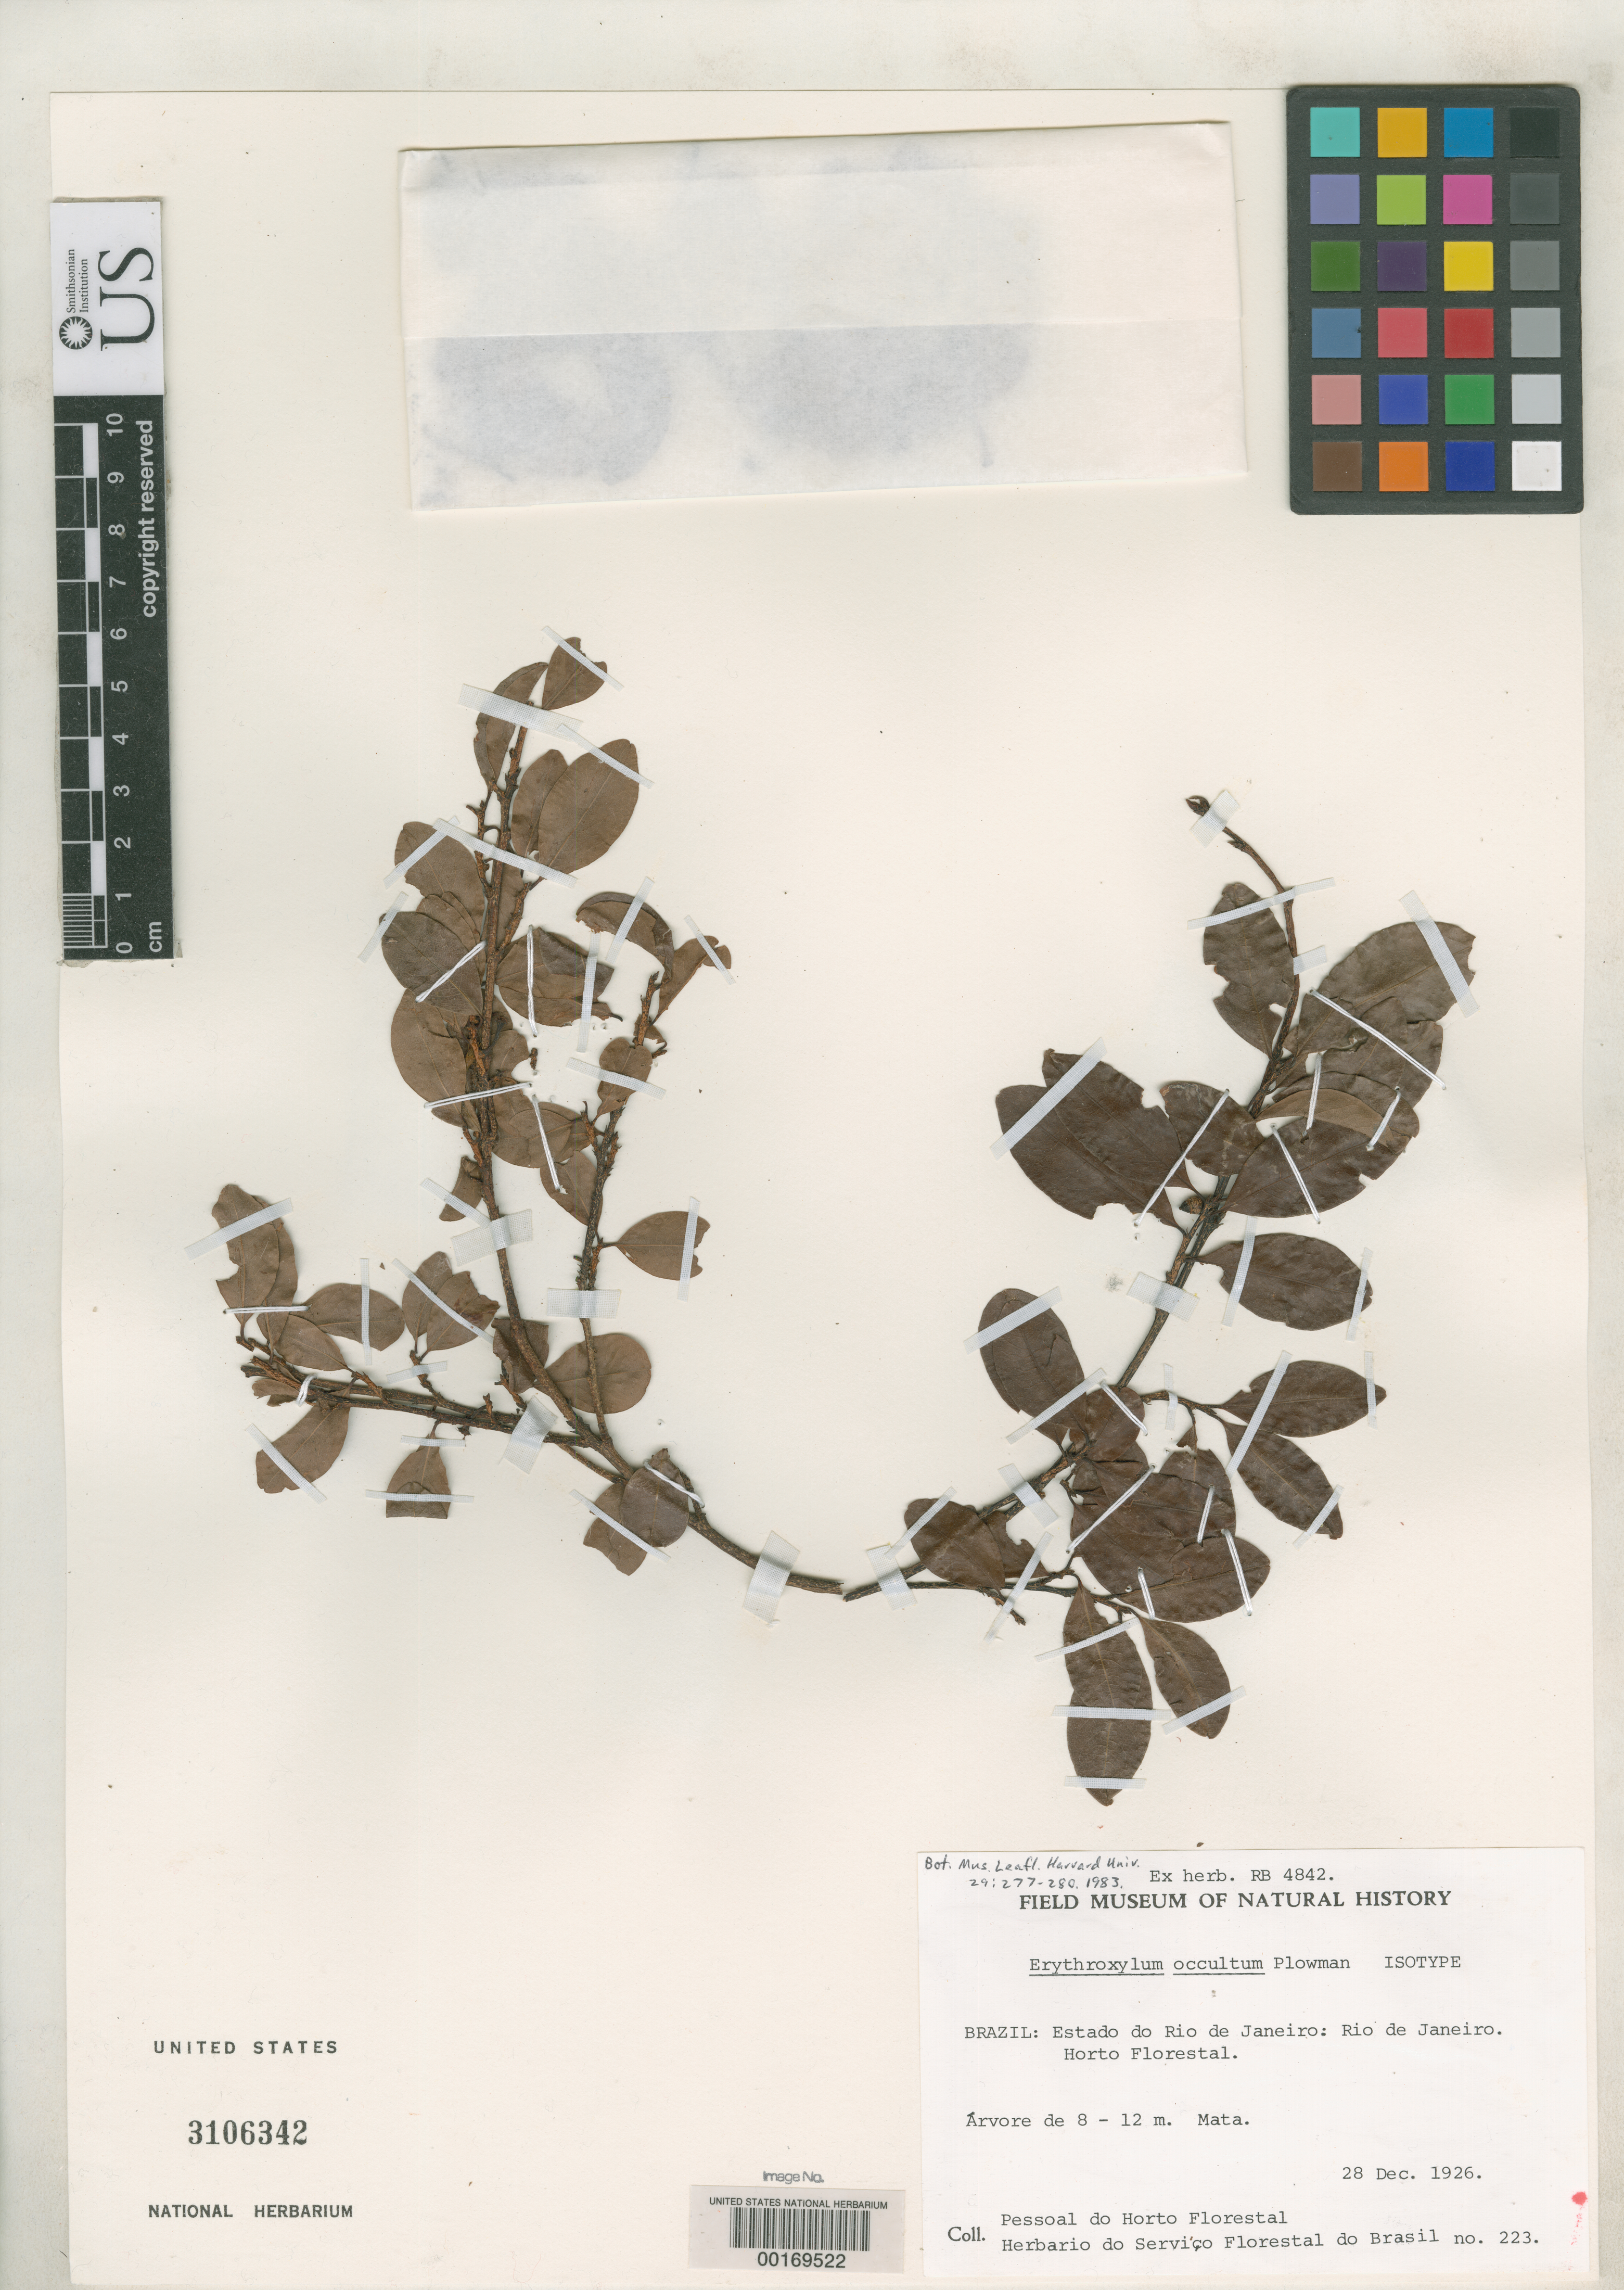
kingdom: Plantae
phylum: Tracheophyta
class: Magnoliopsida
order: Malpighiales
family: Erythroxylaceae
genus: Erythroxylum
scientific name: Erythroxylum occultum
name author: Plowman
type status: Isotype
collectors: ex herb. RB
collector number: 4842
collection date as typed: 28 Dec 1926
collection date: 1926-12-28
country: Brazil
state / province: Rio de Janeiro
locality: Rio de Janeiro, Horto Florestal.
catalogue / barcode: US 3106342